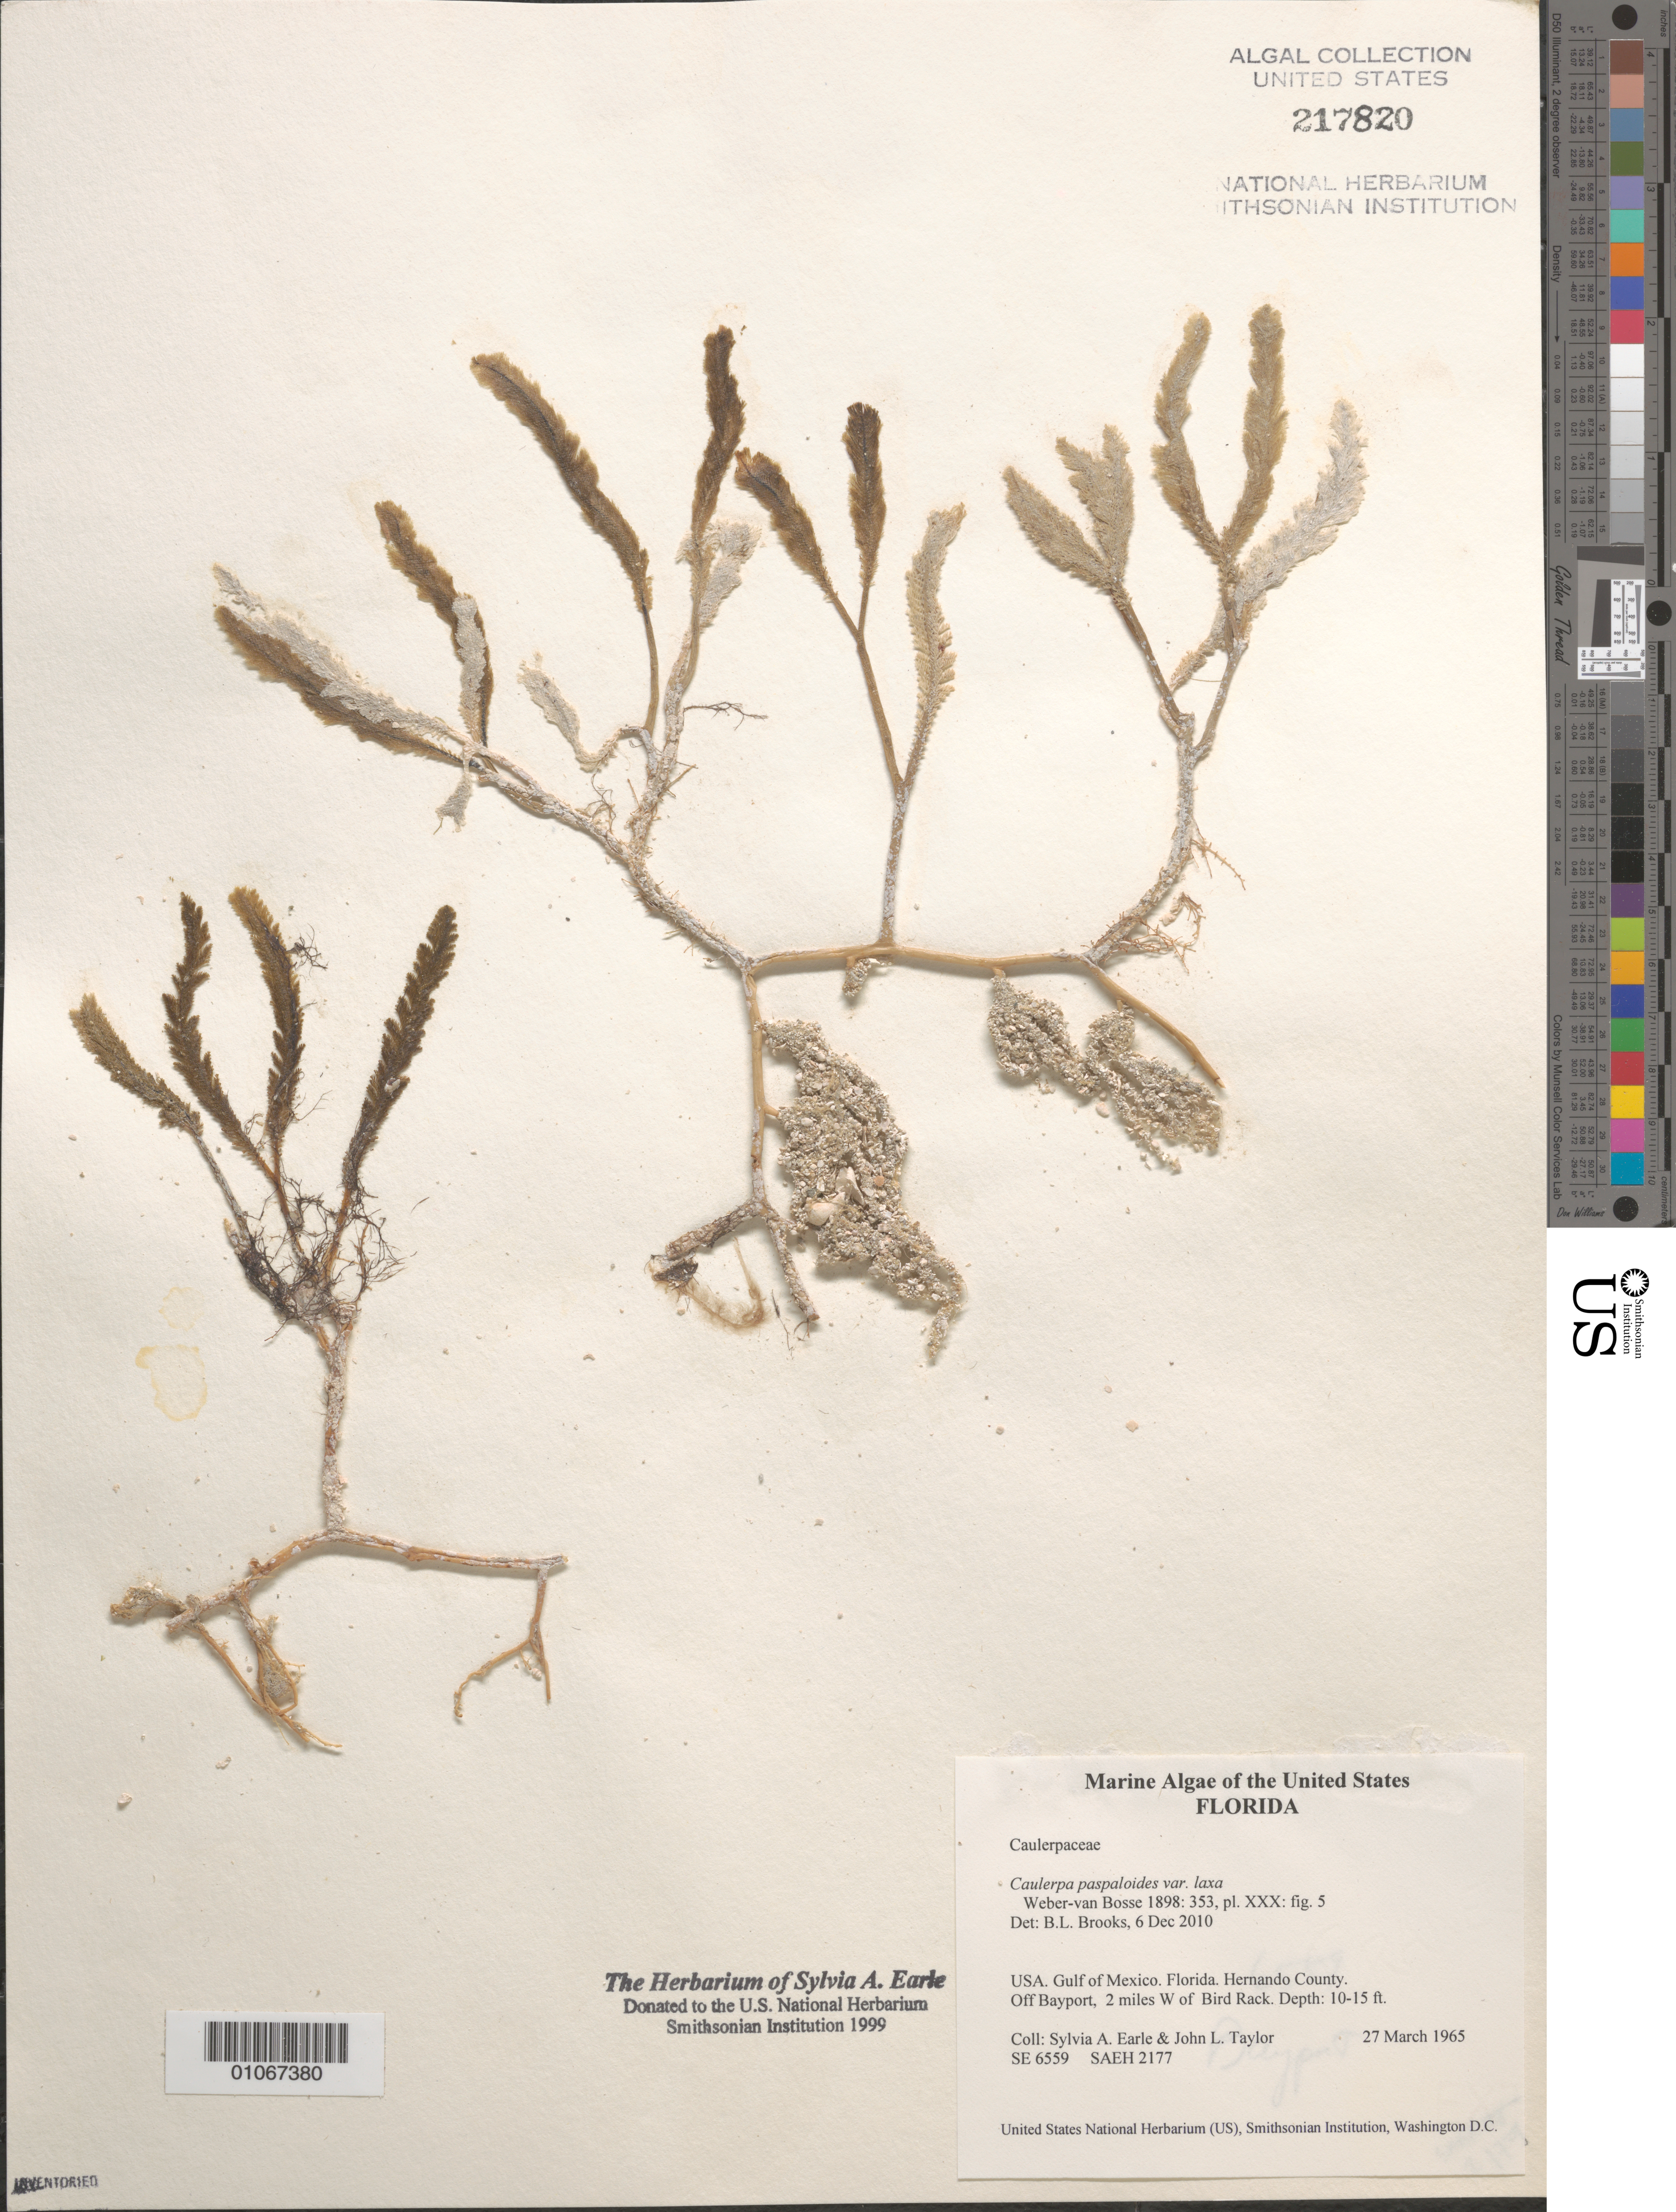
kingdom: Plantae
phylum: Chlorophyta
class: Ulvophyceae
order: Bryopsidales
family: Caulerpaceae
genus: Caulerpa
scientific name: Caulerpa paspaloides var. laxa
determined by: Brooks, B. L., (BOT), Smithsonian Institution - National Museum of Natural History (UNITED STATES)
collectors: S. A. Earle & J. L. Taylor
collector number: SE 6559 & SAEH 2177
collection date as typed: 27 Mar 1965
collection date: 1965-03-27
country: United States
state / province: Florida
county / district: Hernando County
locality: Gulf of Mexico, off Bayport, 2 miles west of bird rack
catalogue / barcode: US 217820